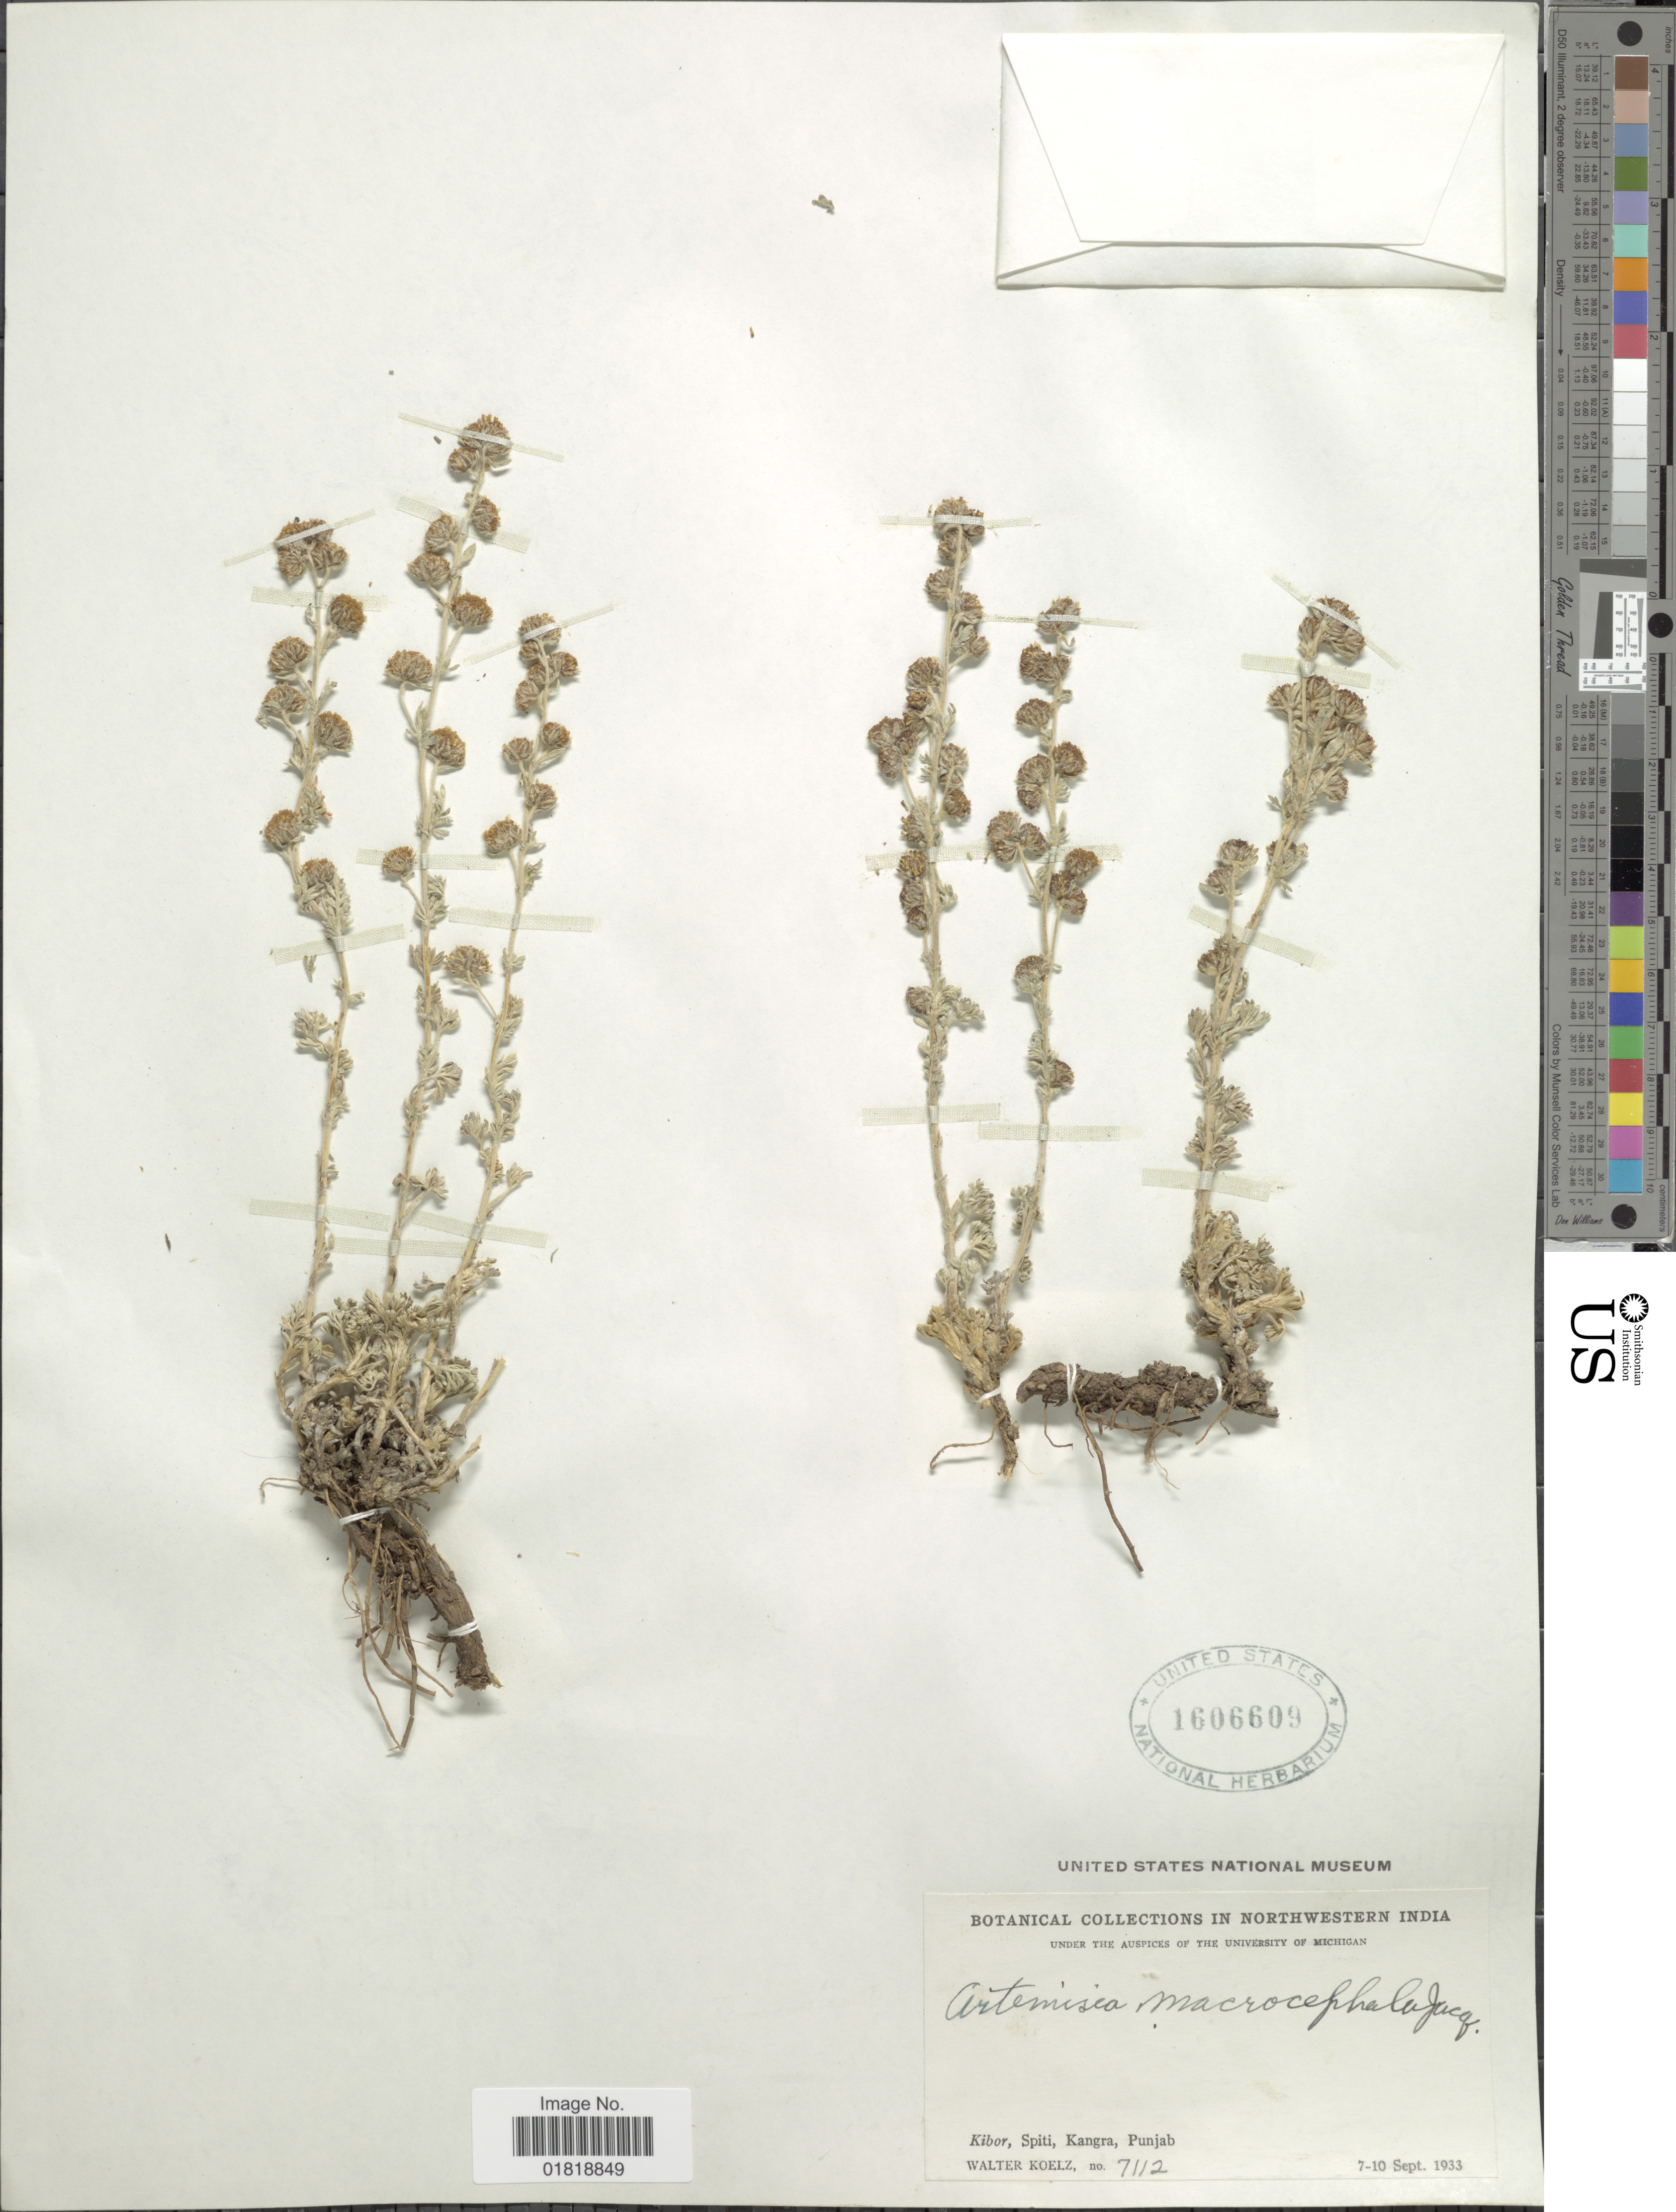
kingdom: Plantae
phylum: Tracheophyta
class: Magnoliopsida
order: Asterales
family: Asteraceae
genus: Artemisia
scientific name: Artemisia macrocephala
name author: Jacq.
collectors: W. N. Koelz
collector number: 7112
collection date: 1933-09-07/1933-09-10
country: India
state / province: Himachal Pradesh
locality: Northwestern India, Kibor, Spiti, Kangra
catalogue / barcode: US 1606609